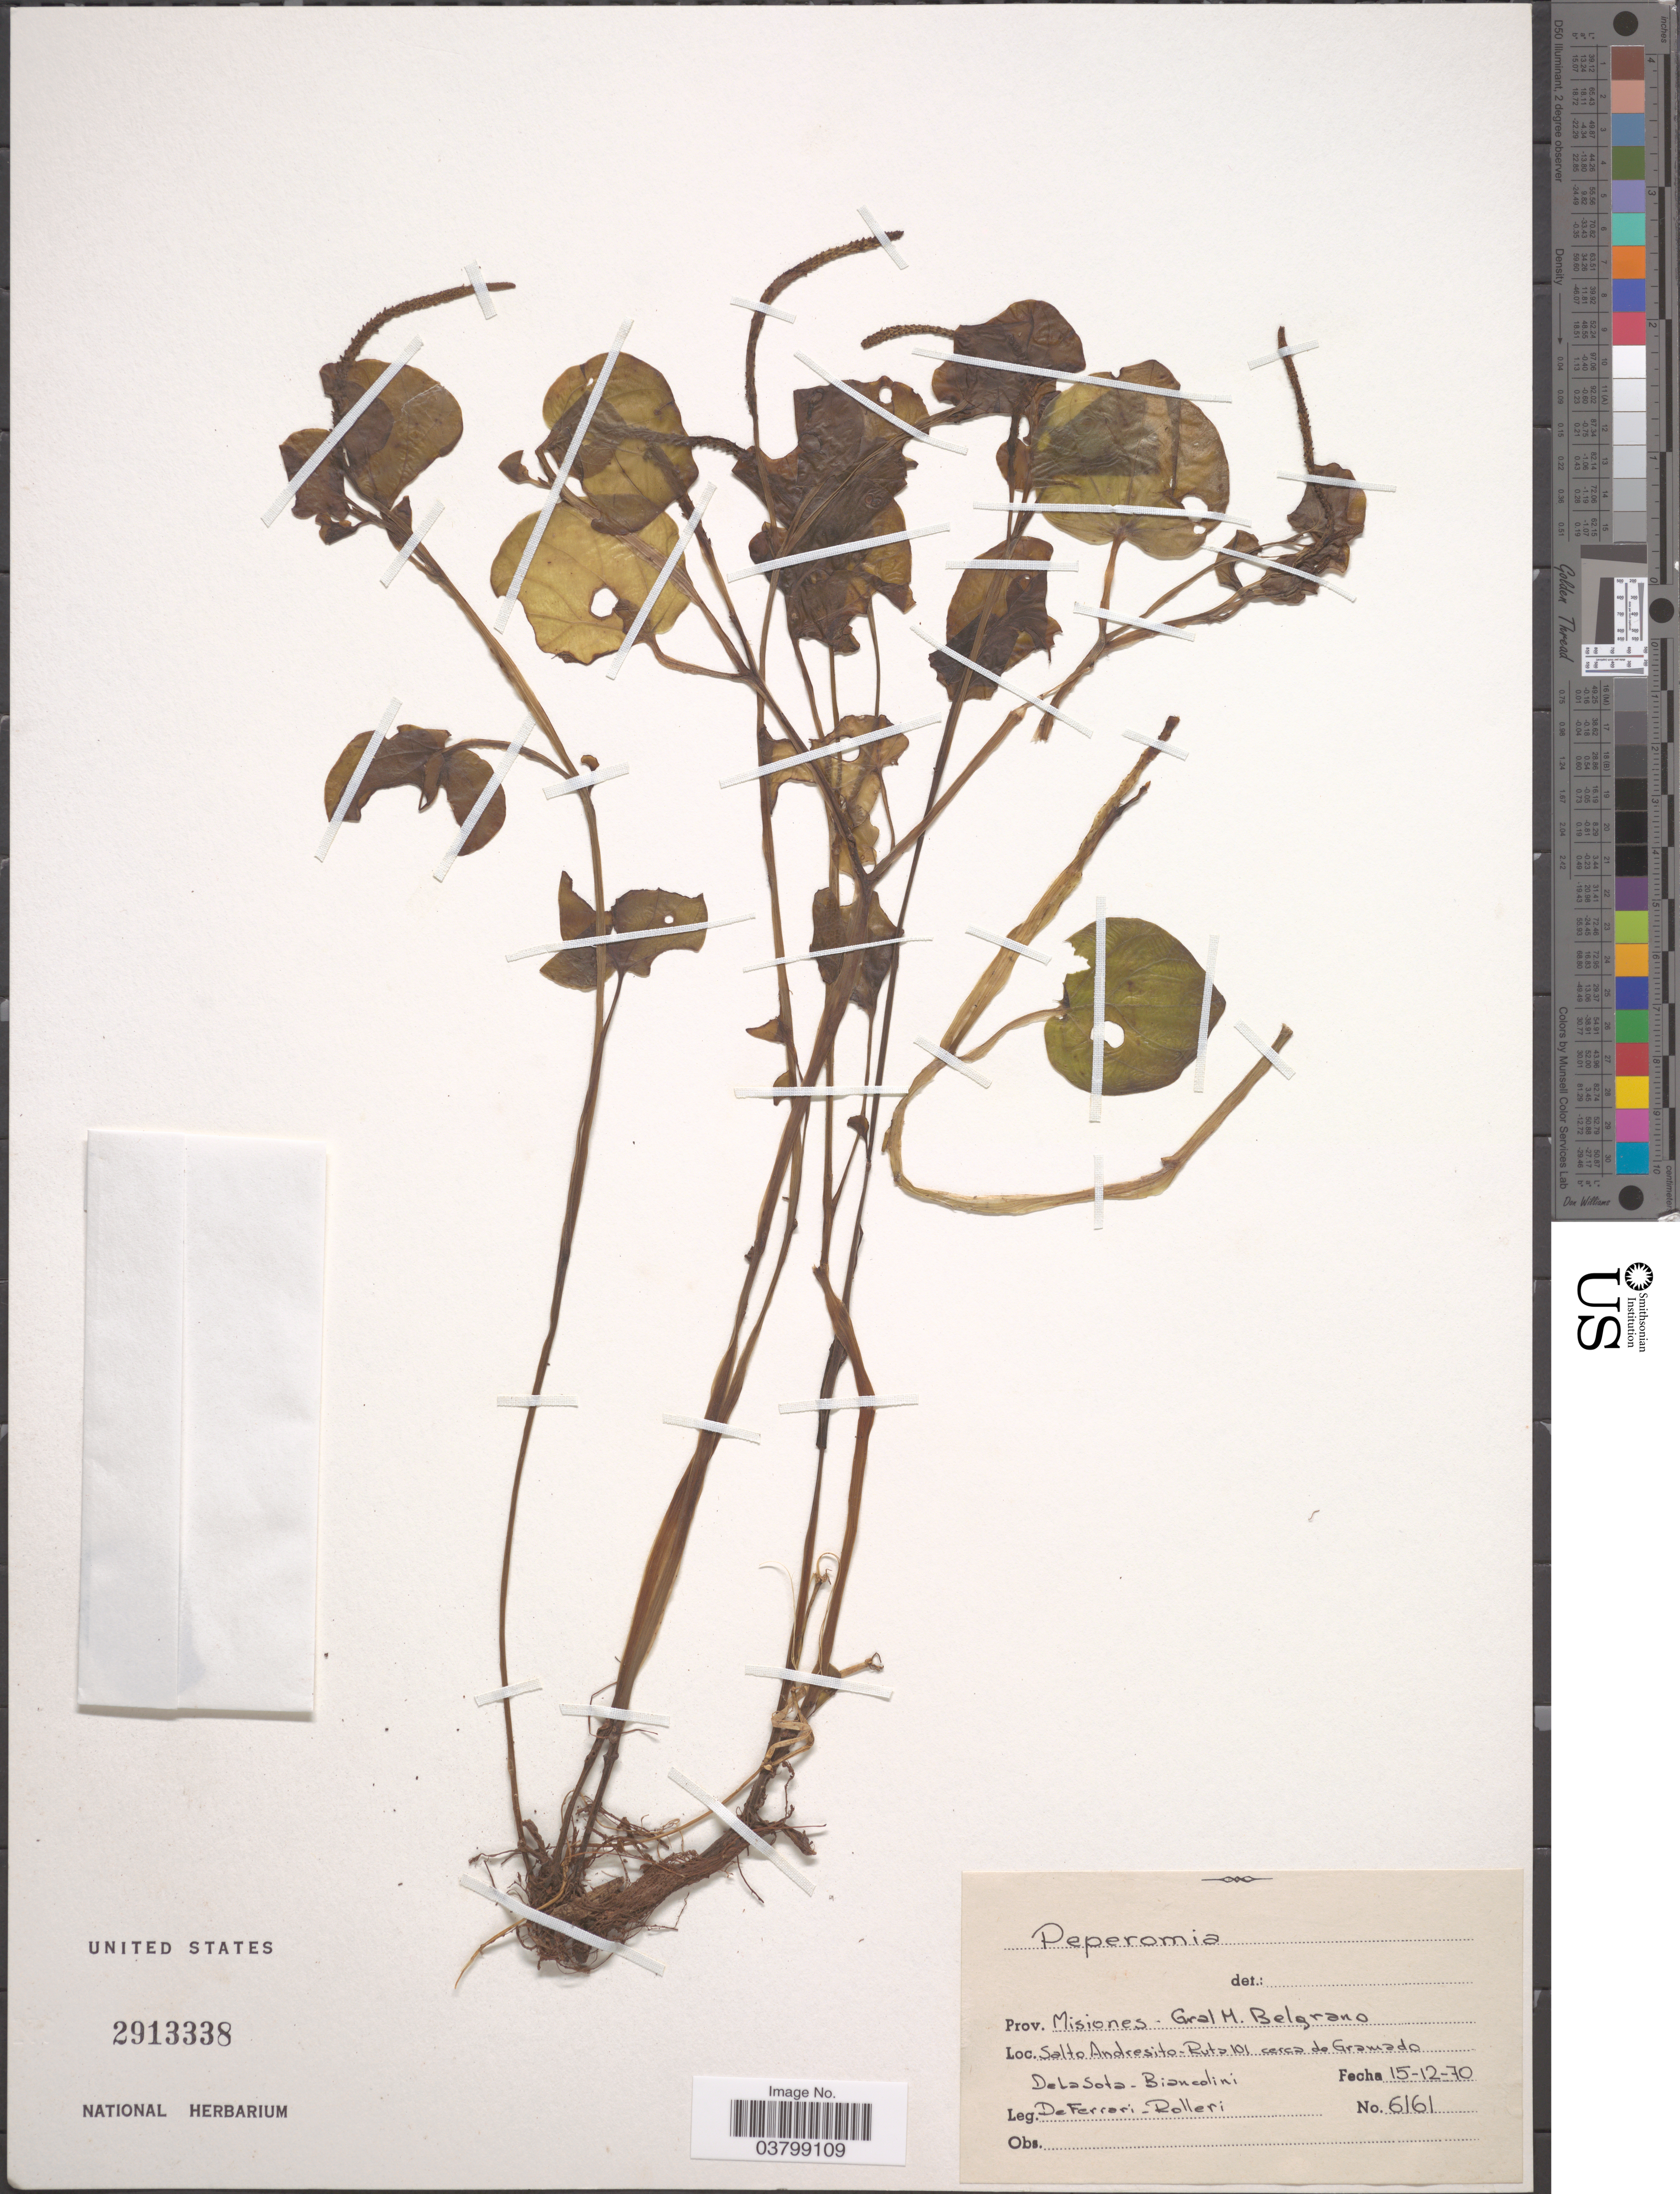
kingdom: Plantae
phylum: Tracheophyta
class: Magnoliopsida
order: Piperales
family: Piperaceae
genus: Peperomia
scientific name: Peperomia balansana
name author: C. DC.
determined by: Jiménez, José Estaban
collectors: de la Sota, Biancolini, De Ferrari & Rolleri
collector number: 6161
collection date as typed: Transcribed d/m/y: 15/12/70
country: Argentina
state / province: Misiones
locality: Prov. Misiones - Gral M. Belgrano. Salto Andresito - Ruta 101 cerca Granado.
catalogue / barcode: US 2913338